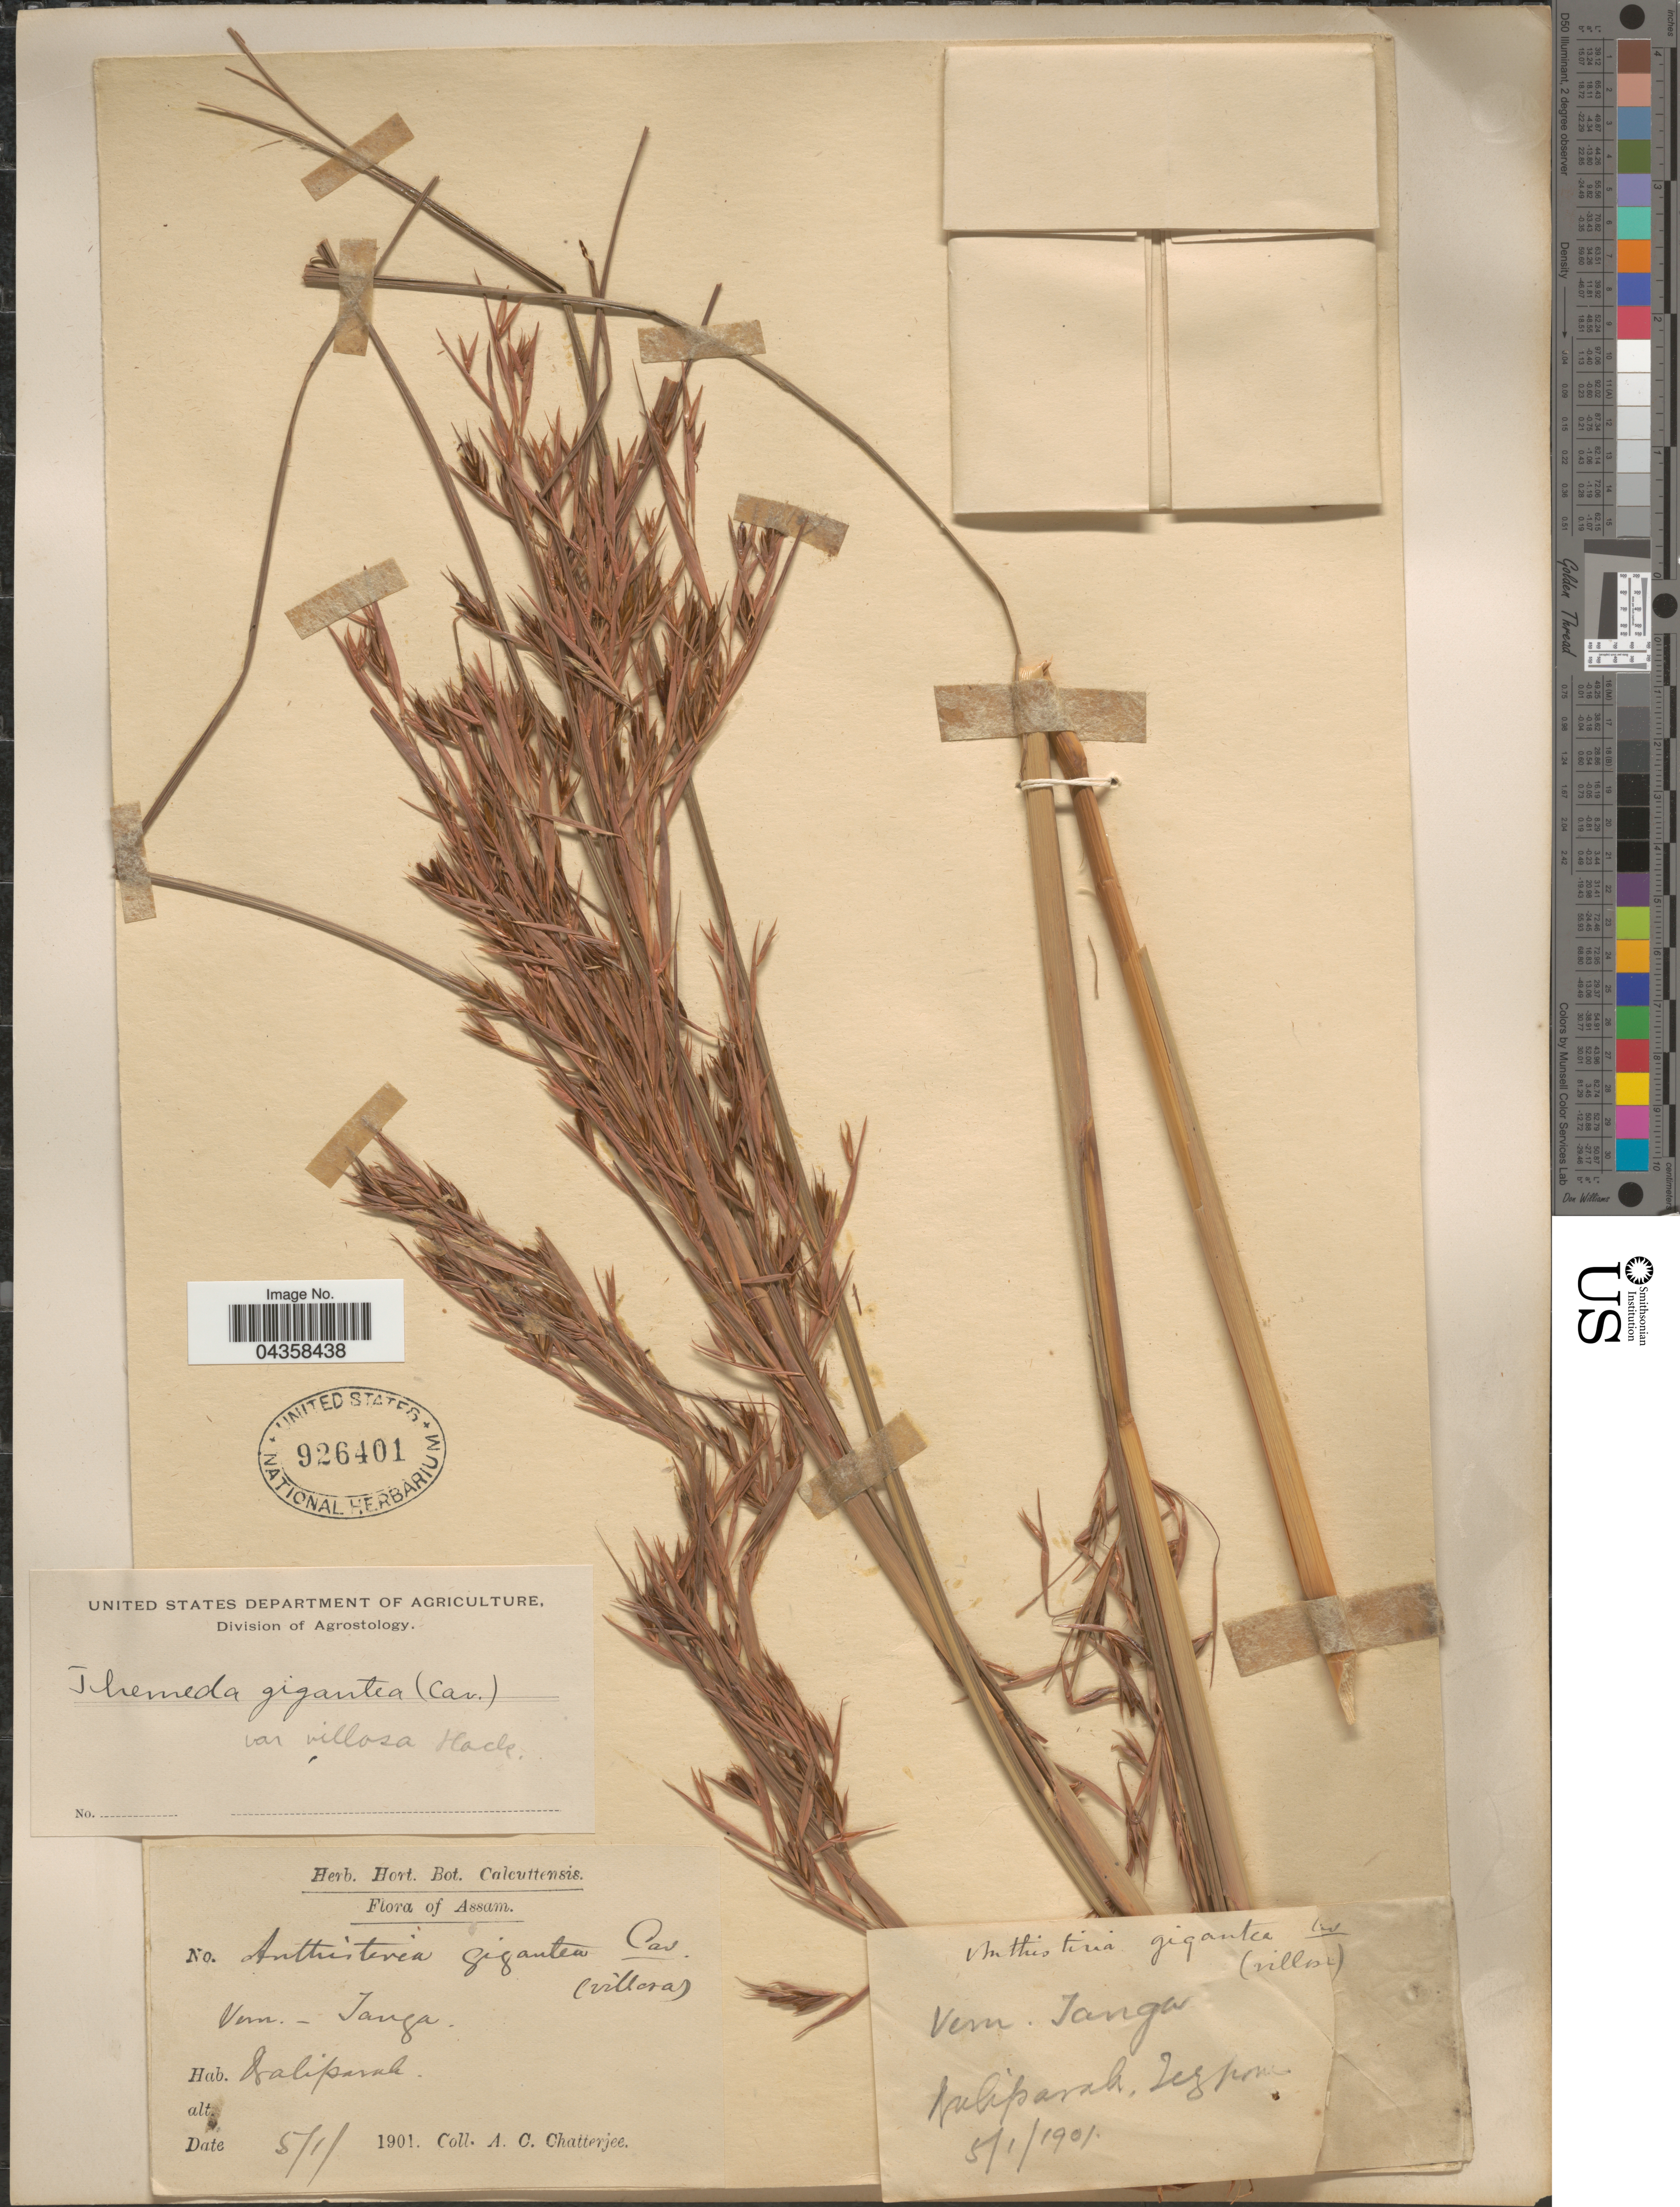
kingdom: Plantae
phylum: Tracheophyta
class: Liliopsida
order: Poales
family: Poaceae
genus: Themeda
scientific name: Themeda villosa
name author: (Lam.) A. Camus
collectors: A. Chatterjee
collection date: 1901-01-05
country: India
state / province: Assam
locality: Baliparah.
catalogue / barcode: US 926401